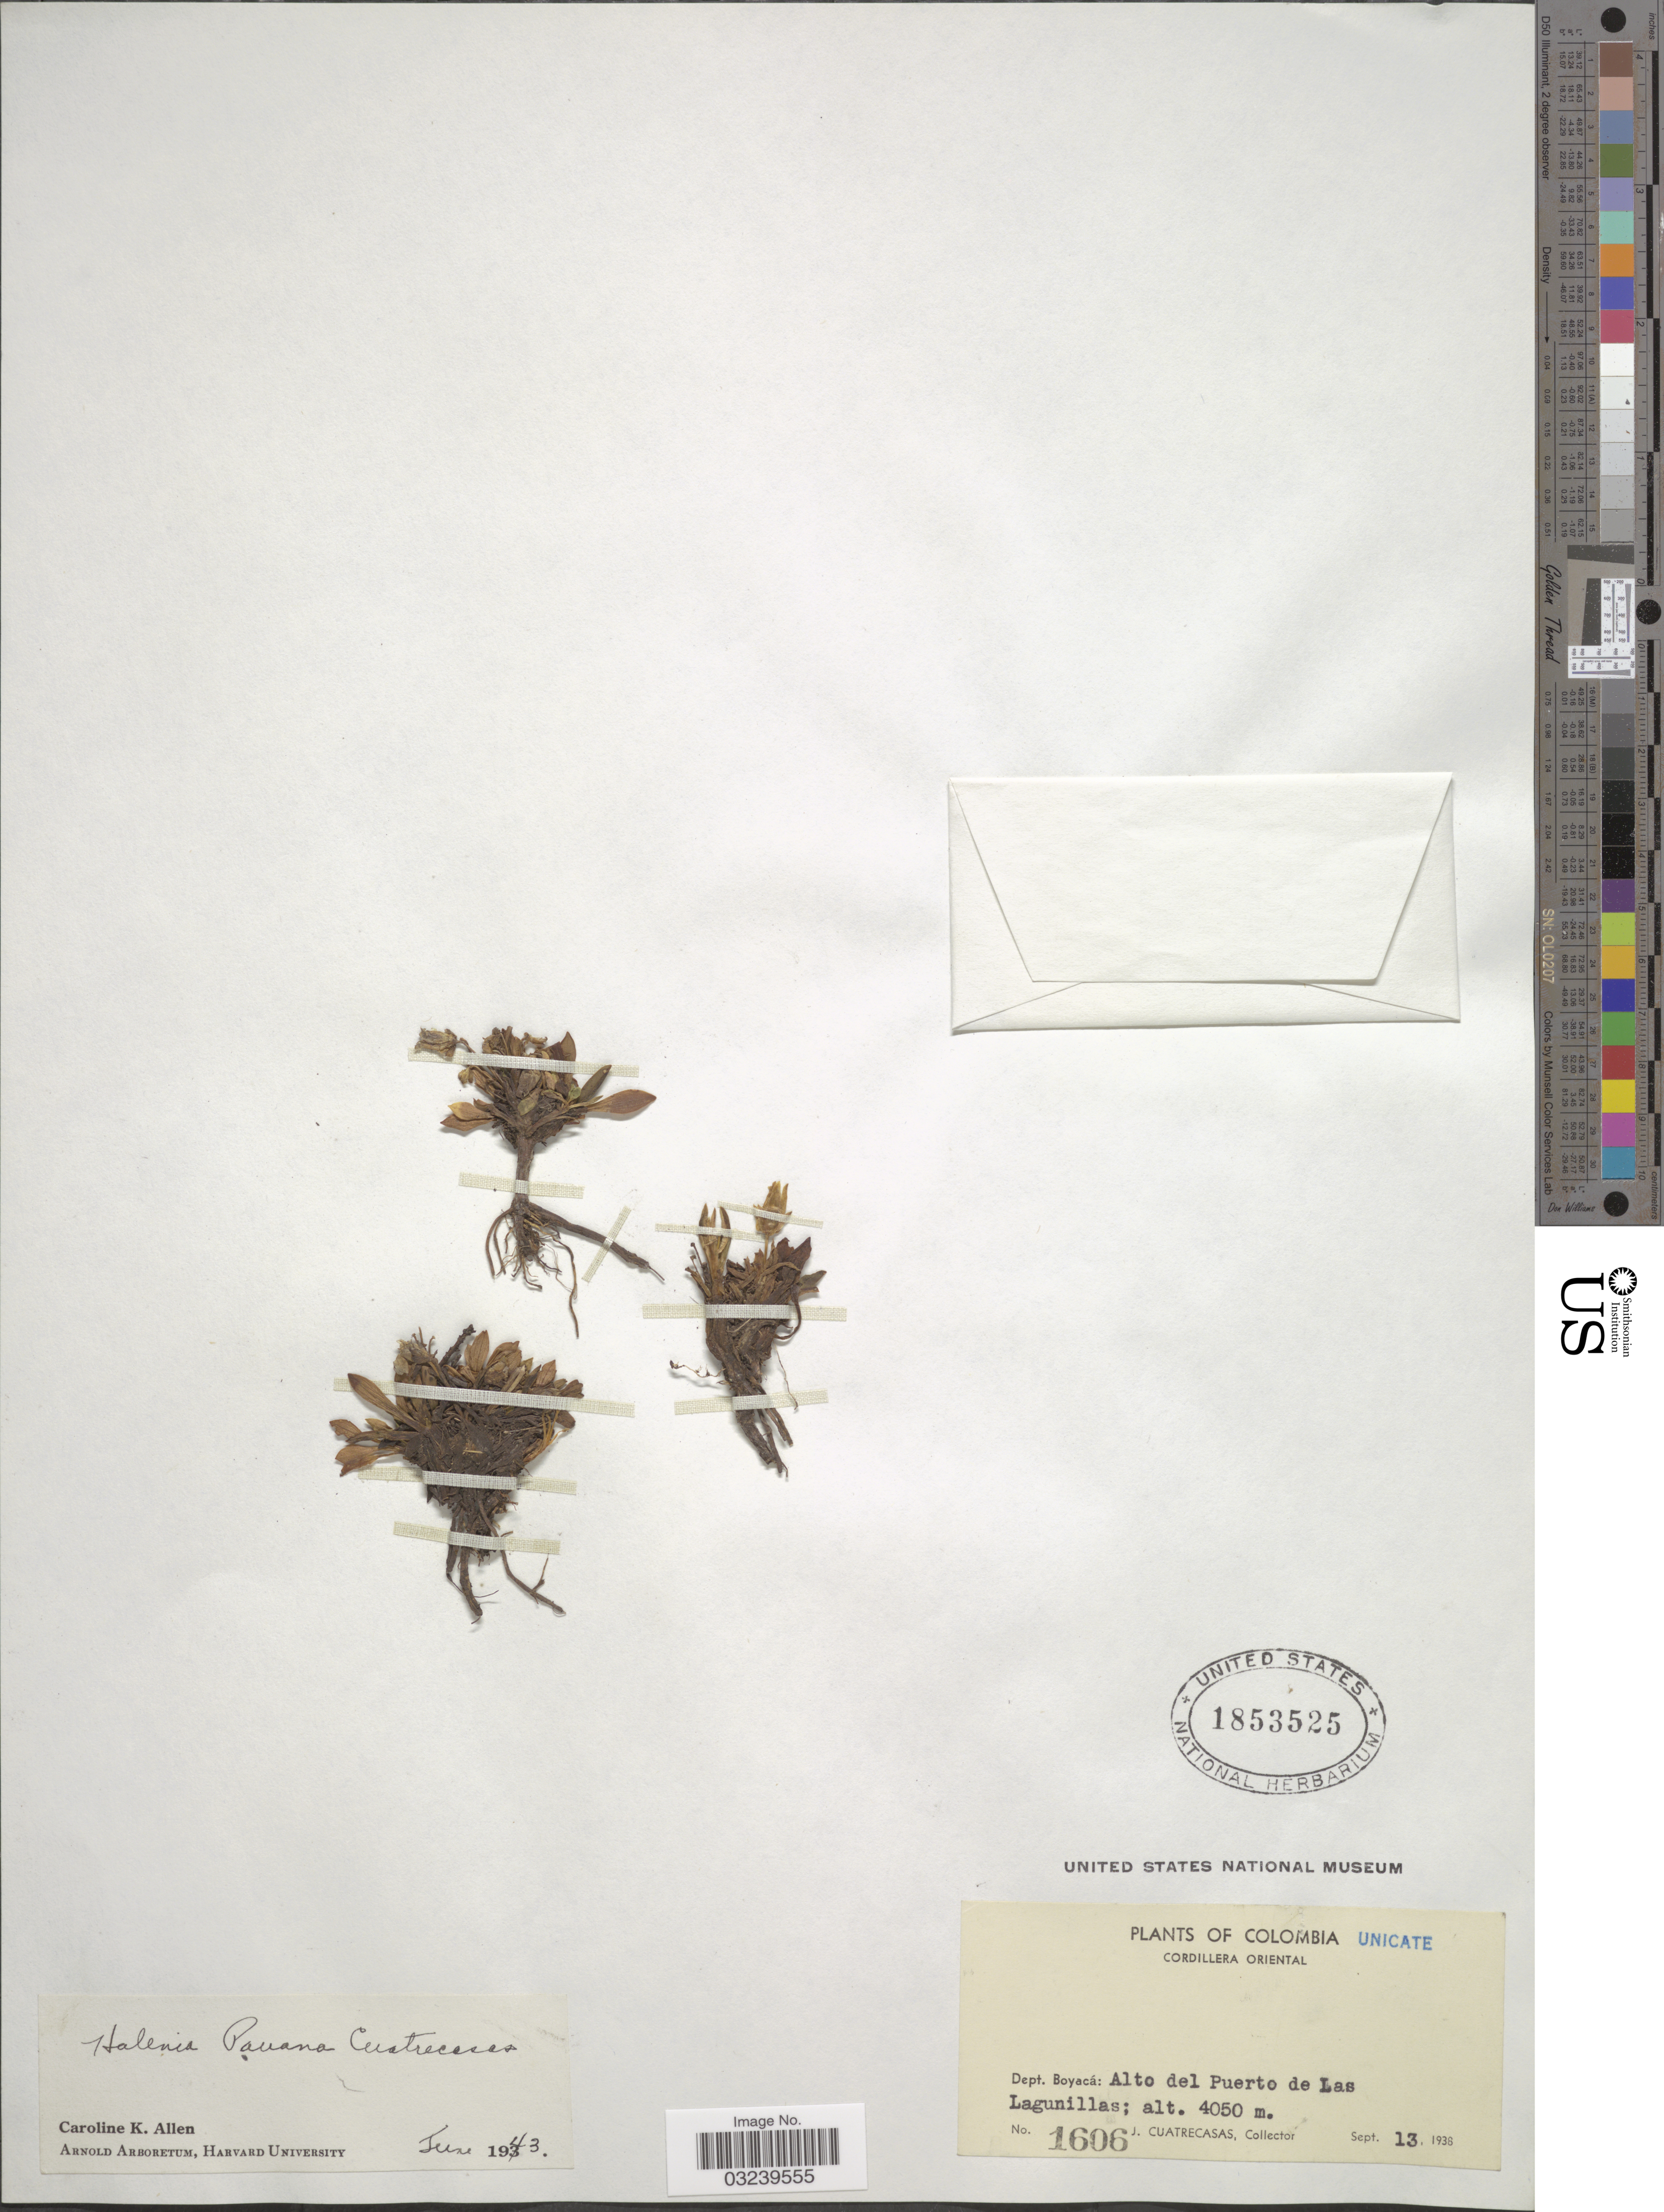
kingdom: Plantae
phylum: Tracheophyta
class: Magnoliopsida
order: Gentianales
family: Gentianaceae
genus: Halenia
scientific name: Halenia pauana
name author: Cuatrec.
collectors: J. Cuatrecasas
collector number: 1606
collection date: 1938-09-13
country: Colombia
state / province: Boyacá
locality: Cordillera Oriental, Dept. Boyacá: Alto del Puerto de Las Lagunillas.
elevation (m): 4050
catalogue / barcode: US 1853525